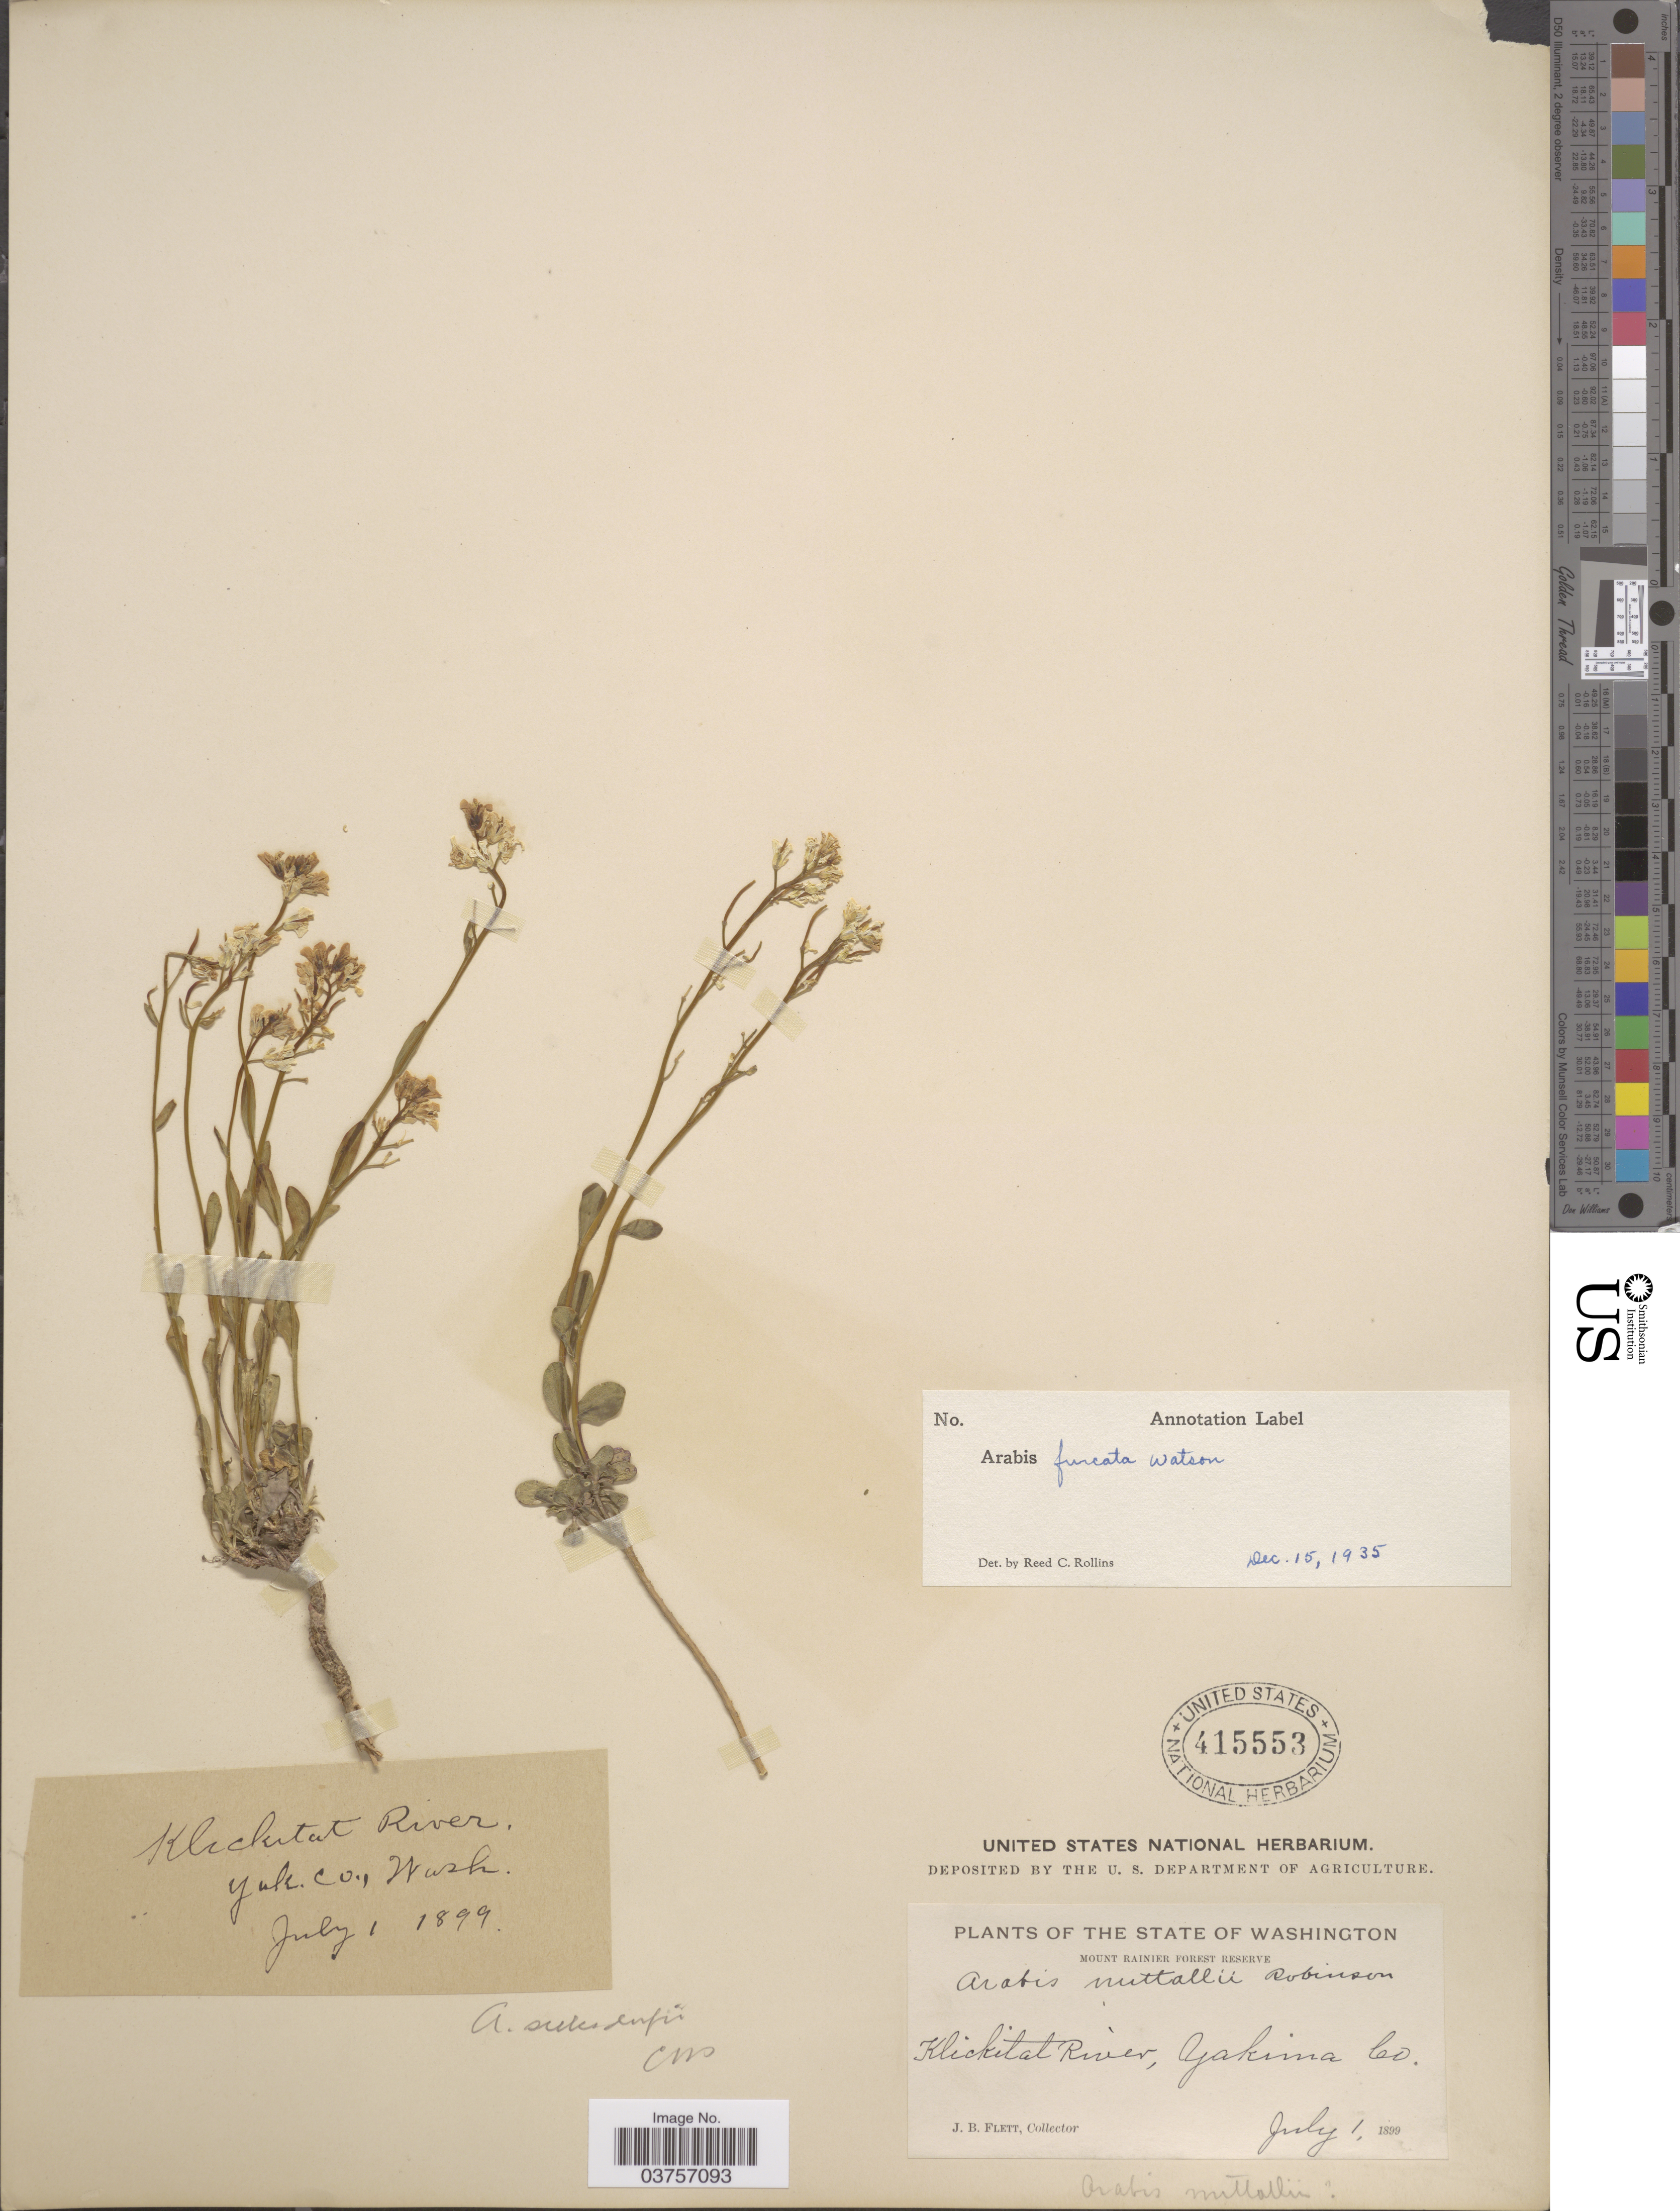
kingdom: Plantae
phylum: Tracheophyta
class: Magnoliopsida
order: Brassicales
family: Brassicaceae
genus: Arabis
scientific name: Arabis furcata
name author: S. Watson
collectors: J. Flett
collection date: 1899-07-01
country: United States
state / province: Washington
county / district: Yakima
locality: Mount Rainier Forest Reserve. Klickitat River, Yakima Co.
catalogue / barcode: US 415553